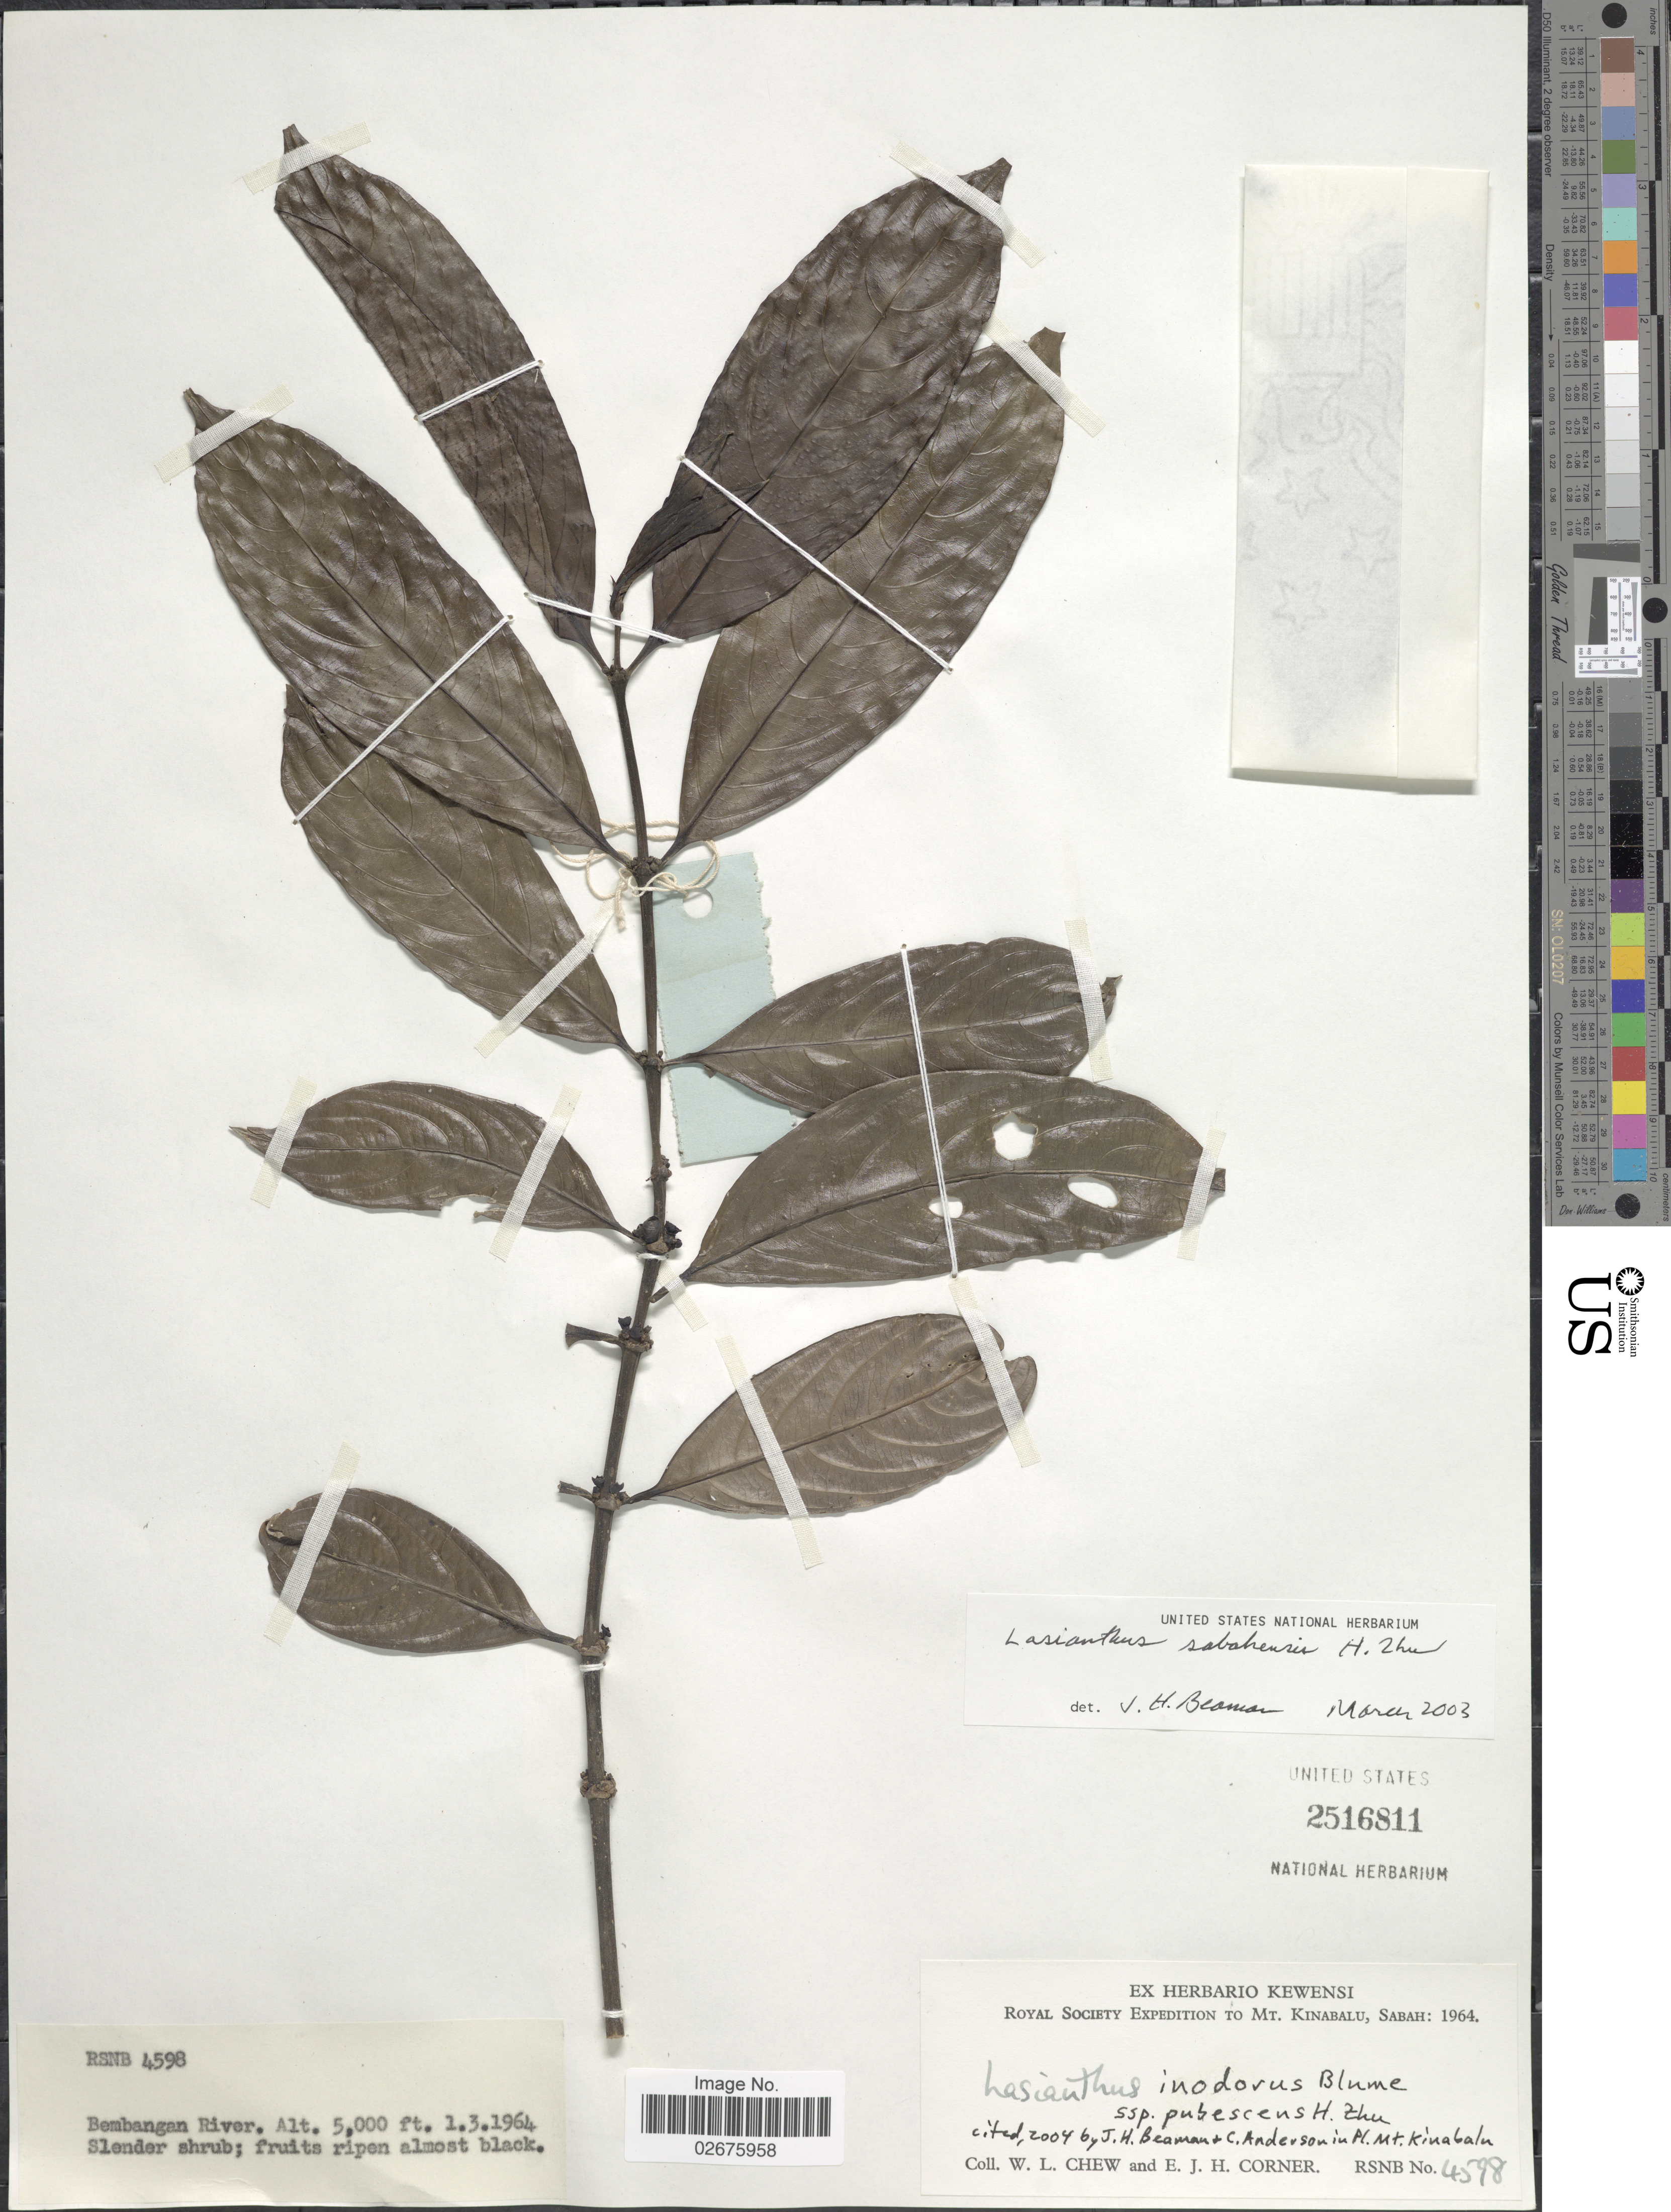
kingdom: Plantae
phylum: Tracheophyta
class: Magnoliopsida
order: Gentianales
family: Rubiaceae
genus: Lasianthus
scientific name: Lasianthus inodorus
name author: Blume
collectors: W. Chew & E. Corner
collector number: RSNB 4598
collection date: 1964-03-01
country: Malaysia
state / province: Sabah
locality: Bembangan River, To Mt. Kinabalu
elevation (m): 1524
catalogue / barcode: US 2516811